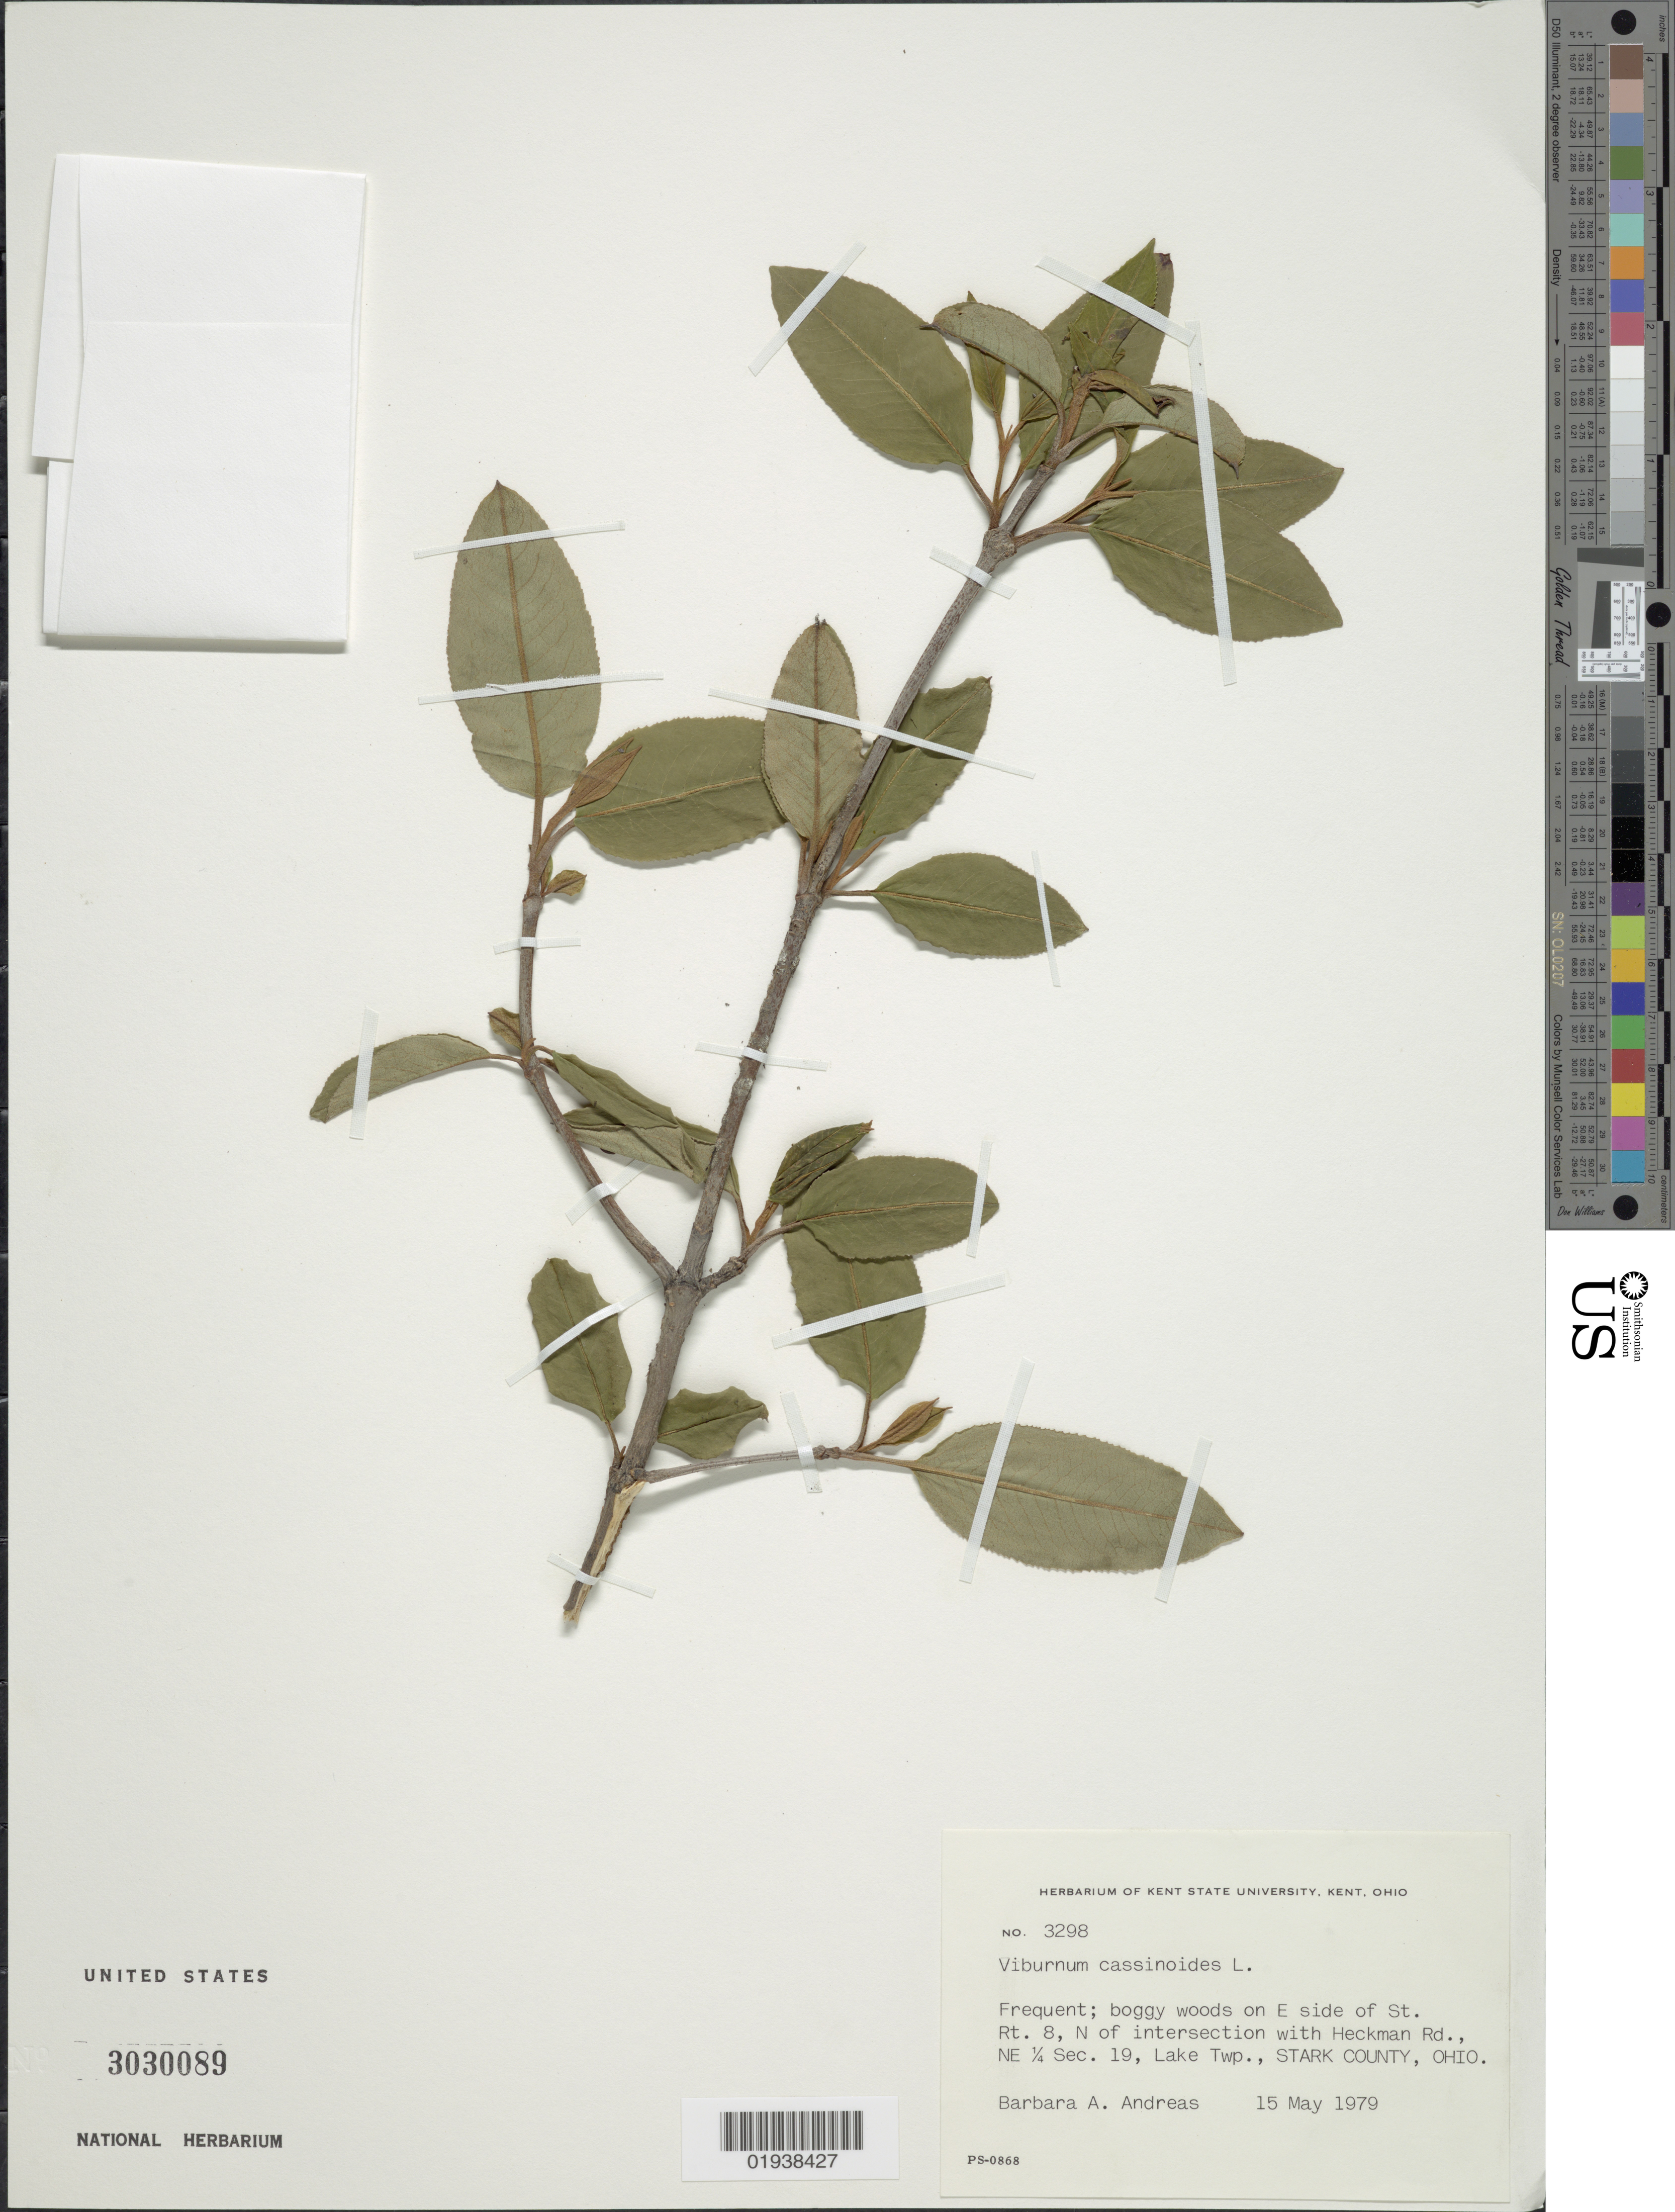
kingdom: Plantae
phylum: Tracheophyta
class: Magnoliopsida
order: Dipsacales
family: Viburnaceae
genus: Viburnum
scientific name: Viburnum cassinoides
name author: L.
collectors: B. A. Andreas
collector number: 3298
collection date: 1979-05-15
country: United States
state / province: Ohio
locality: Frequent; boggy woods on E side of St. Rt. 8, N of intersection with Heckman Rd., NE ¼ Sec. 19, Lake Twp., Stark County.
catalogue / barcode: US 3030089